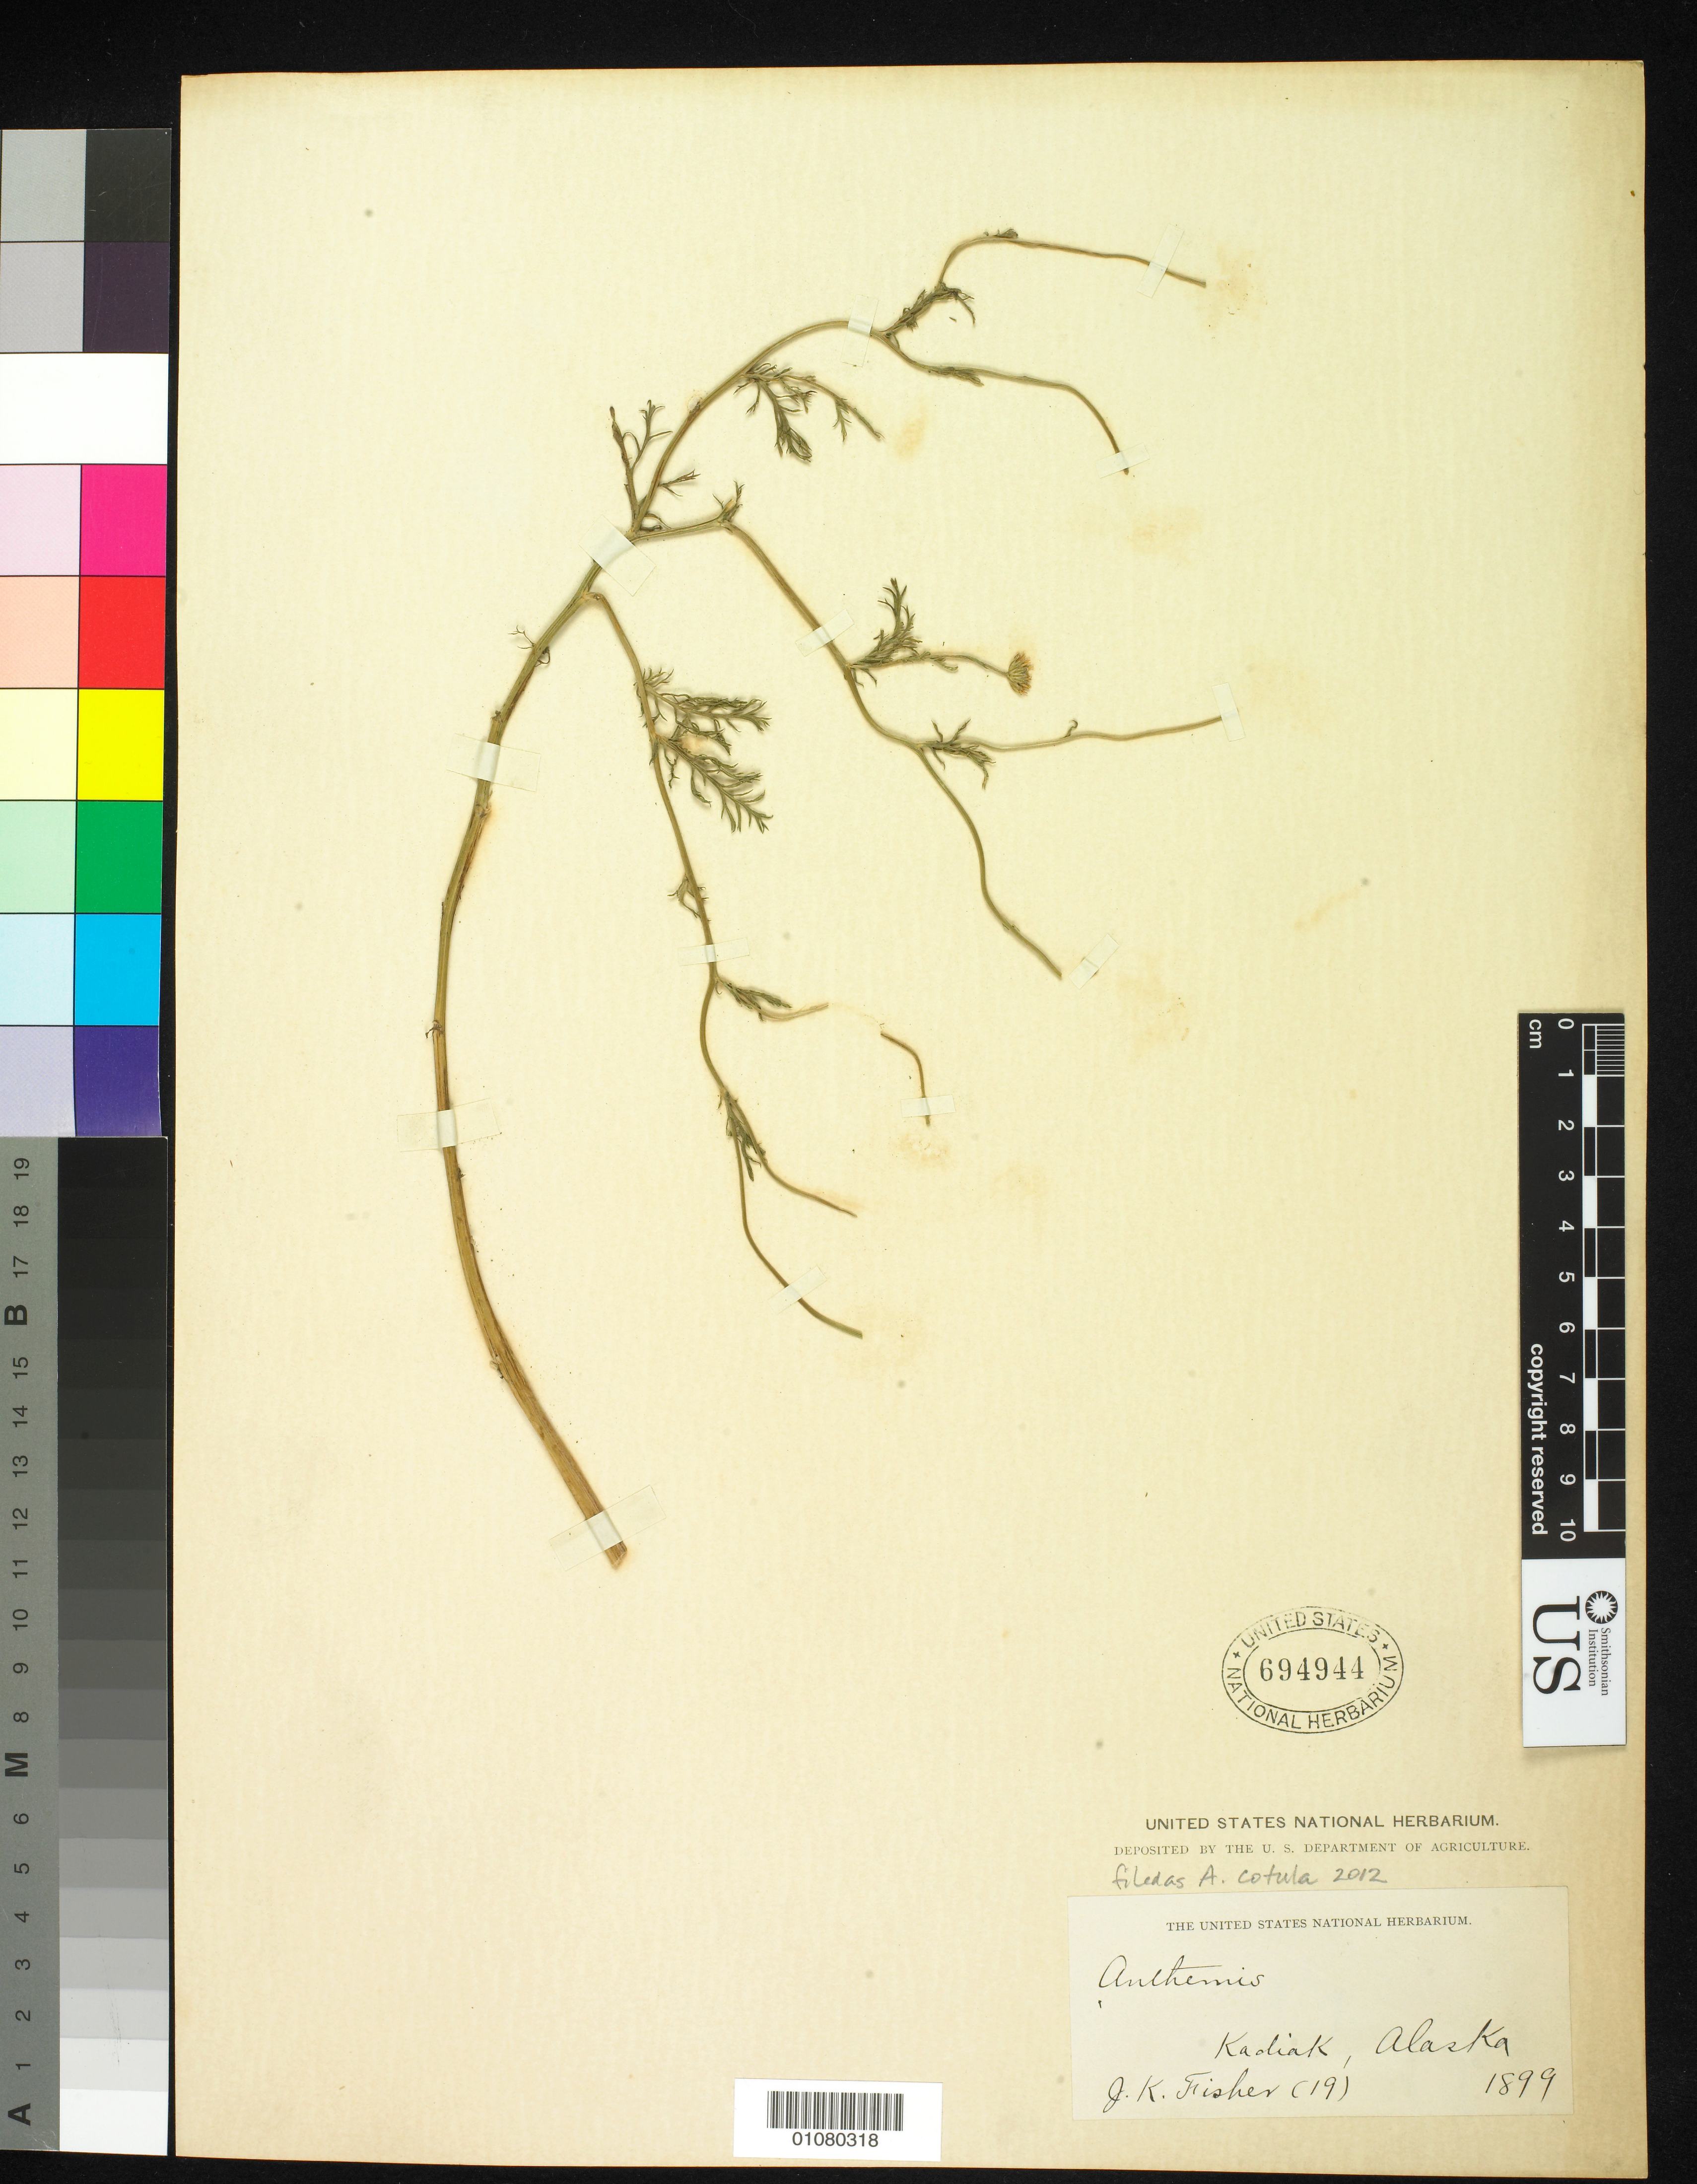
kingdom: Plantae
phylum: Tracheophyta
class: Magnoliopsida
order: Asterales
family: Asteraceae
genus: Anthemis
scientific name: Anthemis cotula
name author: L.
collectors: W. J. Fisher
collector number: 19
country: United States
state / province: Alaska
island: Kodiak I.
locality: Kodiak (Kadiak, Kadyak)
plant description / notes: Not indigenous, introduced in late years.; My interpretation is that the field book notes were written by W.J. Fisher because it is his field book and the note in the front appears to be first person. However, the specimens were given to T.H. Kearney who, I believe, made the labels and mistakenly reported Fisher's initials as J.K. There is no record of any collector named J.K. Fisher. So the record should say Fisher, W.J. for collector.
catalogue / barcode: US 694944